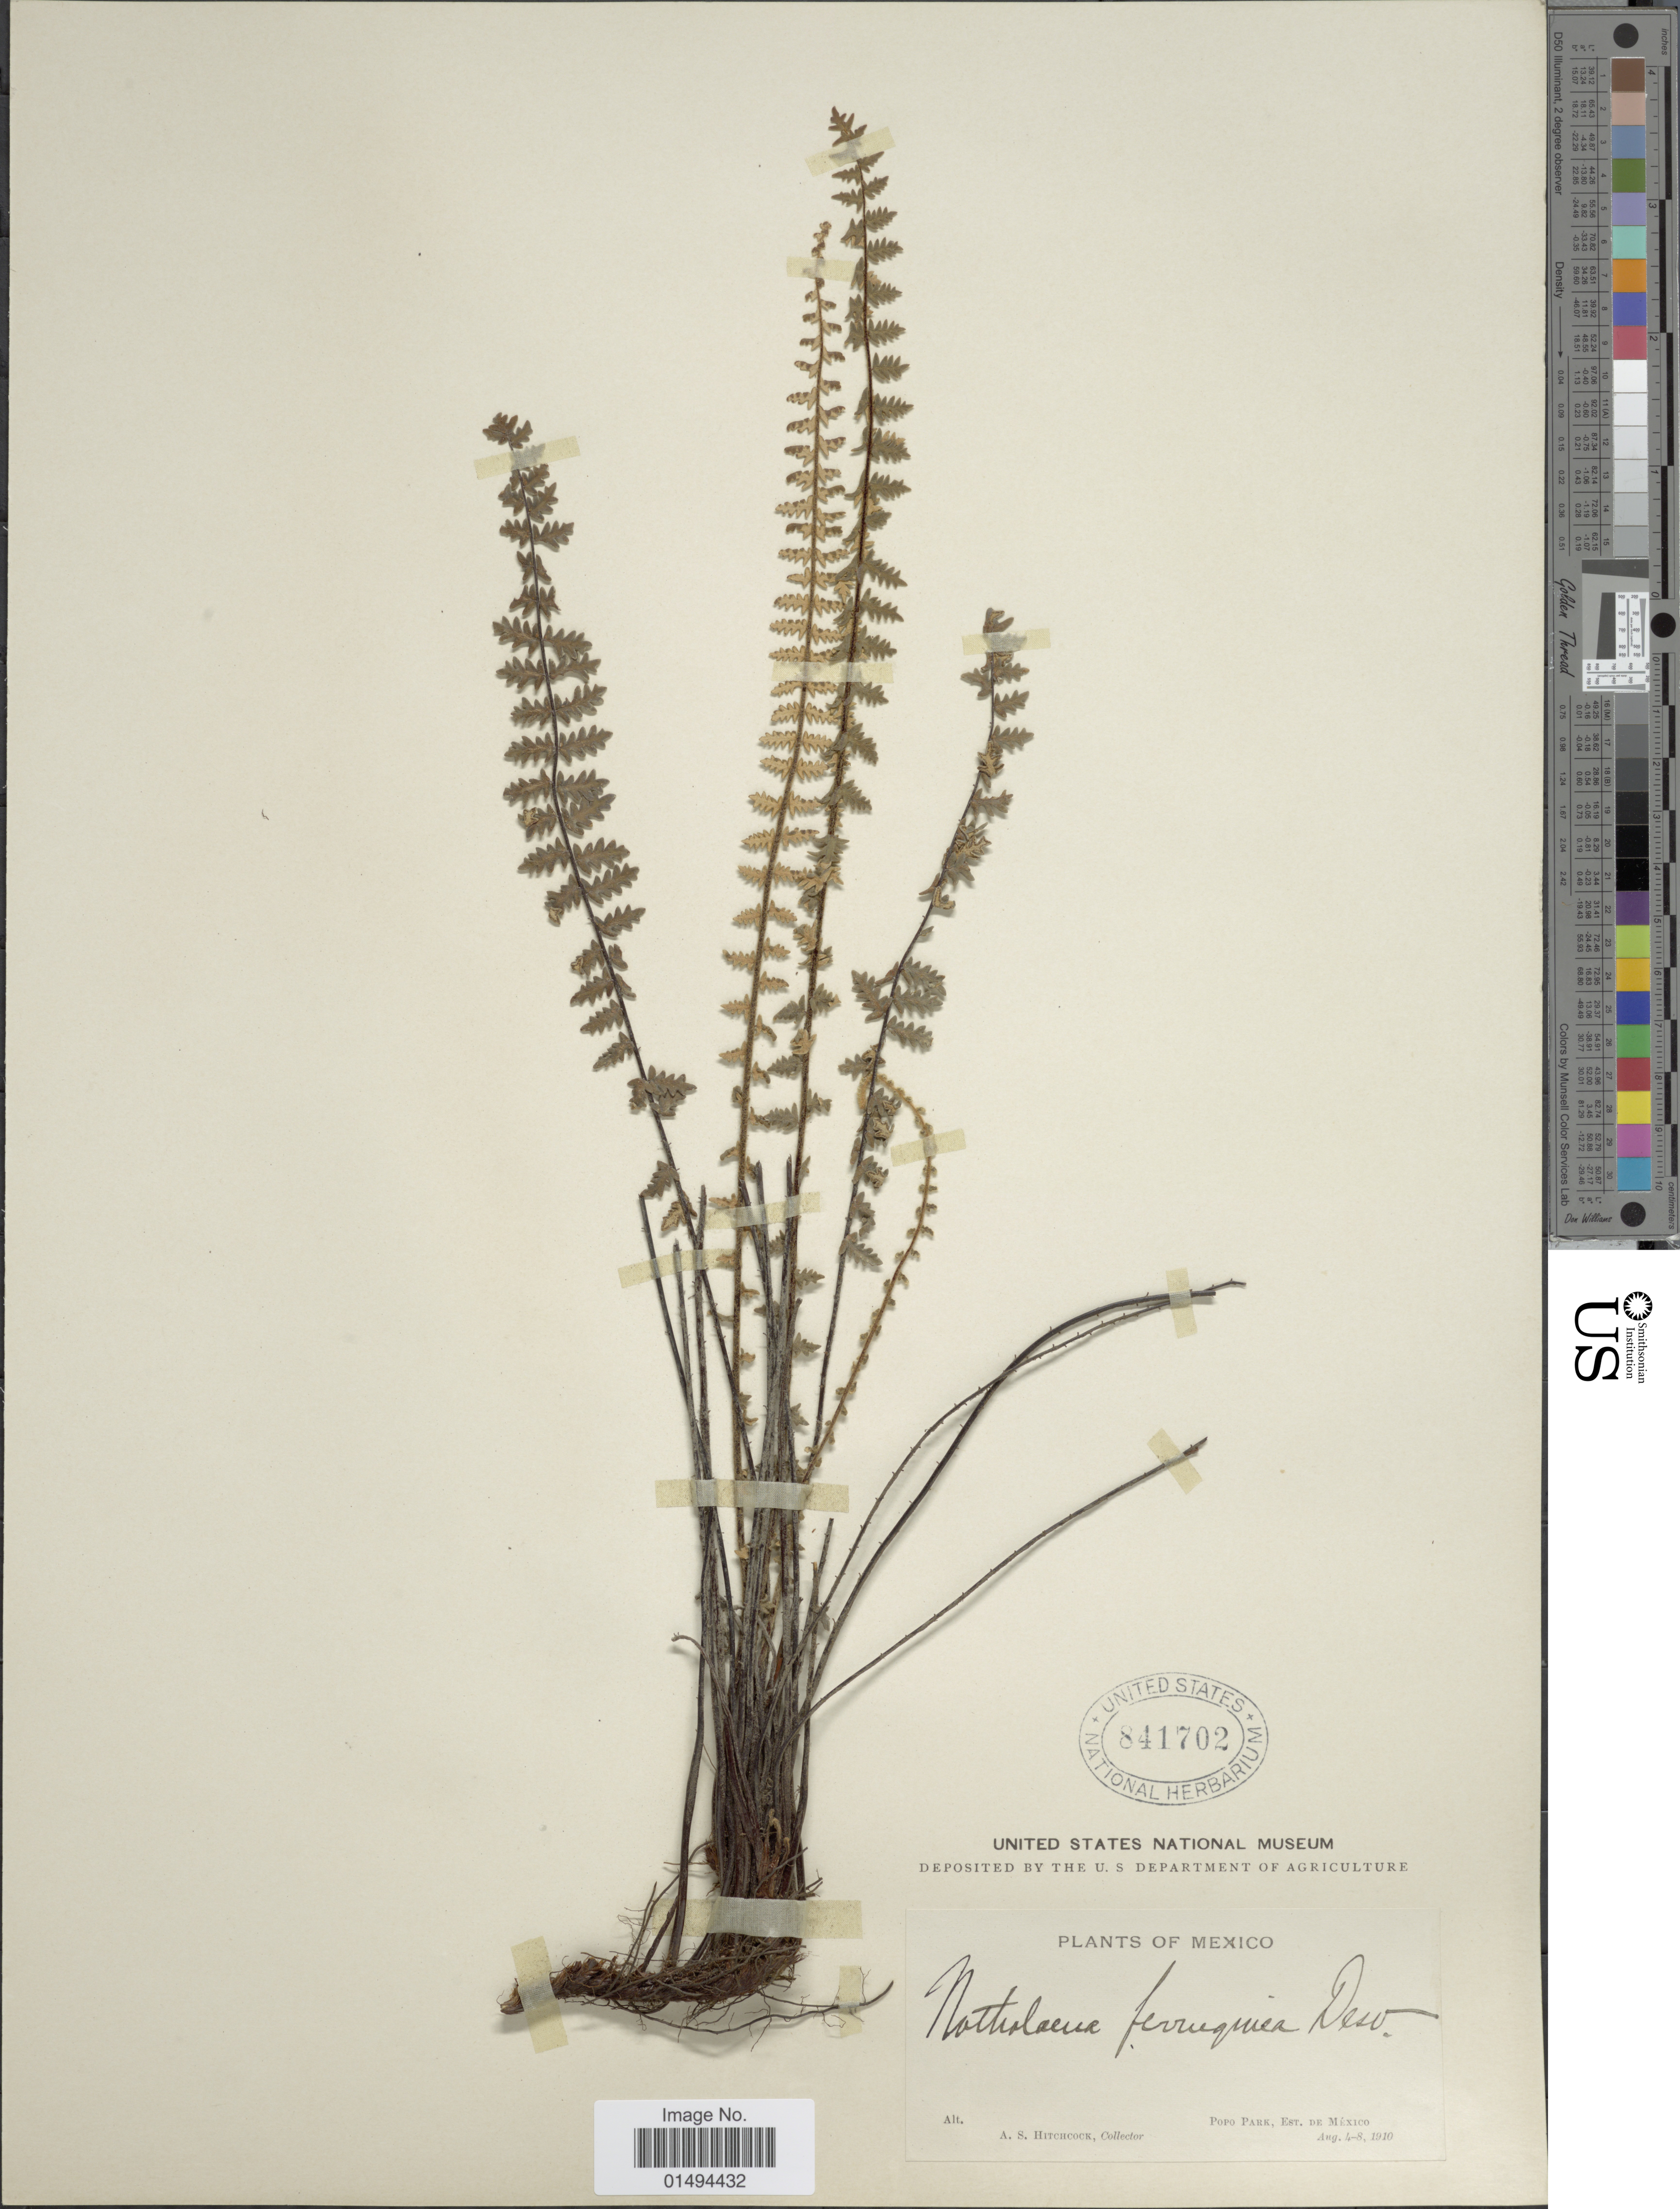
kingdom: Plantae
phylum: Tracheophyta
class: Polypodiopsida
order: Polypodiales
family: Pteridaceae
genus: Myriopteris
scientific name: Myriopteris aurea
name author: (Poir.) Grusz & Windham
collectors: A. S. Hitchcock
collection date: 1910-08-04/1910-08-08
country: Mexico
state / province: México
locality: Popo Park, Est. De Mexico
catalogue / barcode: US 841702